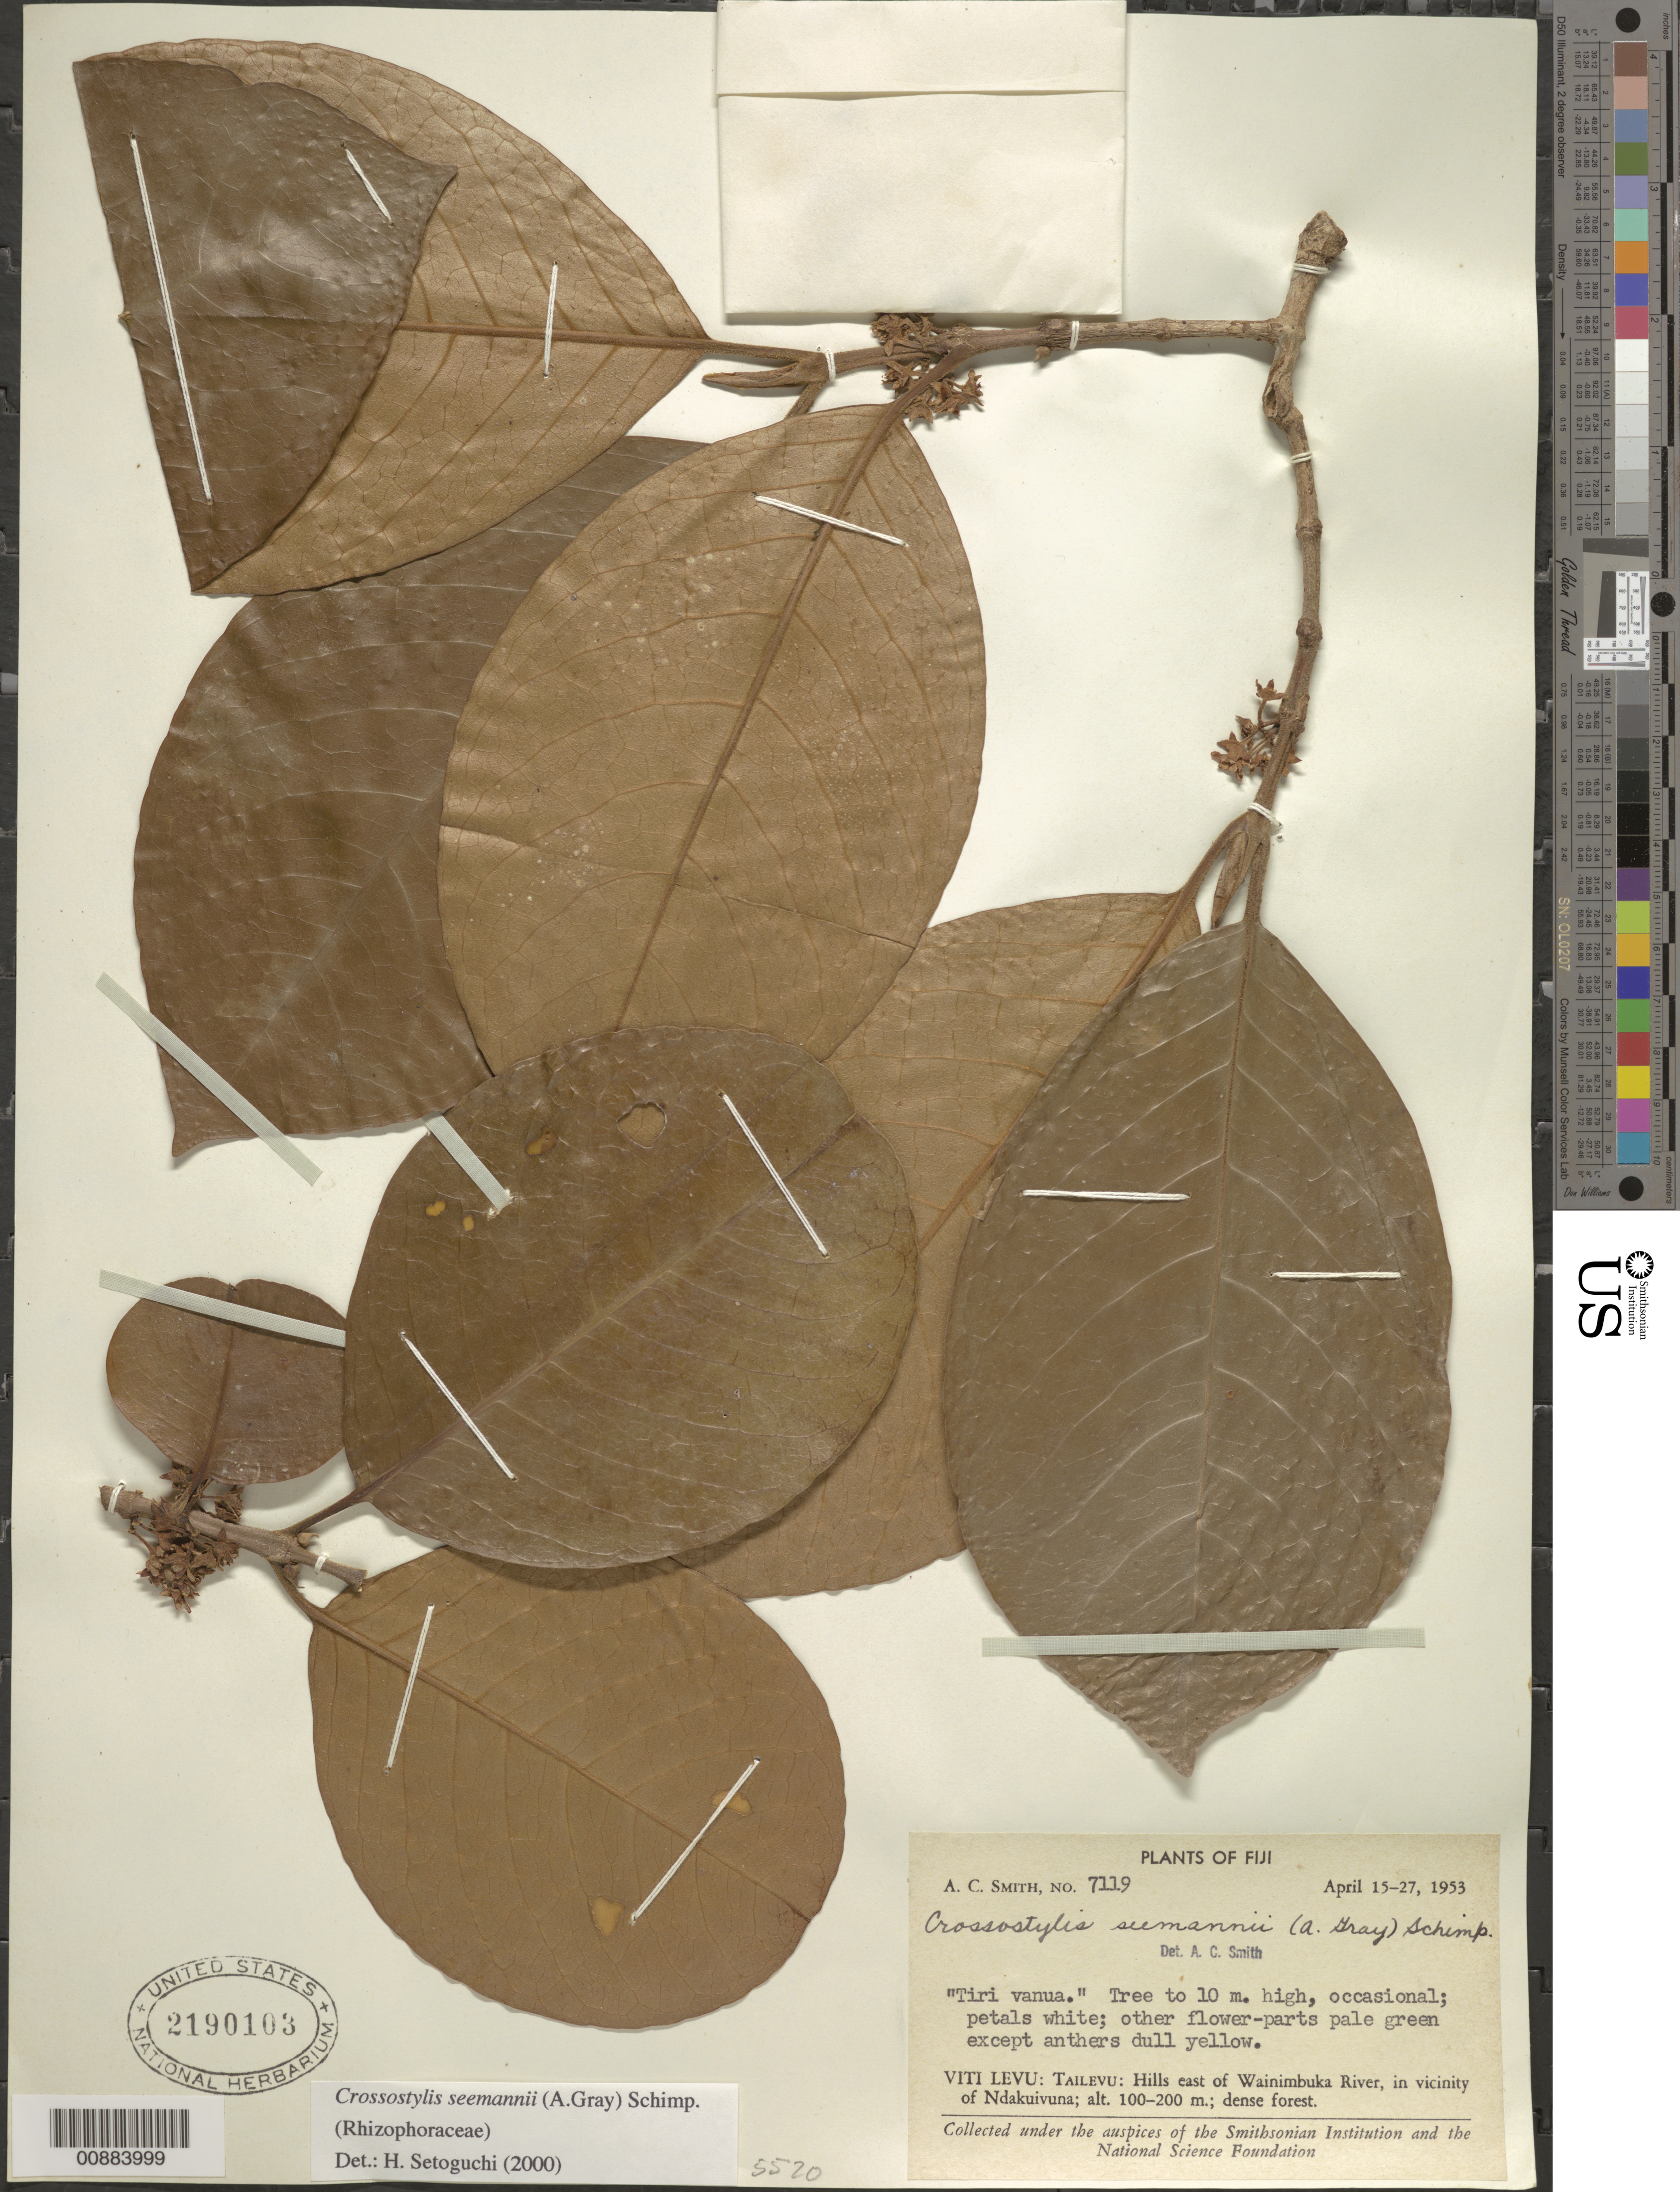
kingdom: Plantae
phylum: Tracheophyta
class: Magnoliopsida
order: Malpighiales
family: Rhizophoraceae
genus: Crossostylis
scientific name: Crossostylis seemannii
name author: (A. Gray) A. Schimp.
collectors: C. A. Smith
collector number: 7119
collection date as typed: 15 Apr 1953 to 27 Apr 1953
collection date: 1953-04-15/1953-04-27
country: Fiji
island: Viti Levu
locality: Tailvevu, hills E of Wainimbuka River, in vicinity of Ndakuivuna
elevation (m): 100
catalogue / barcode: US 2190103